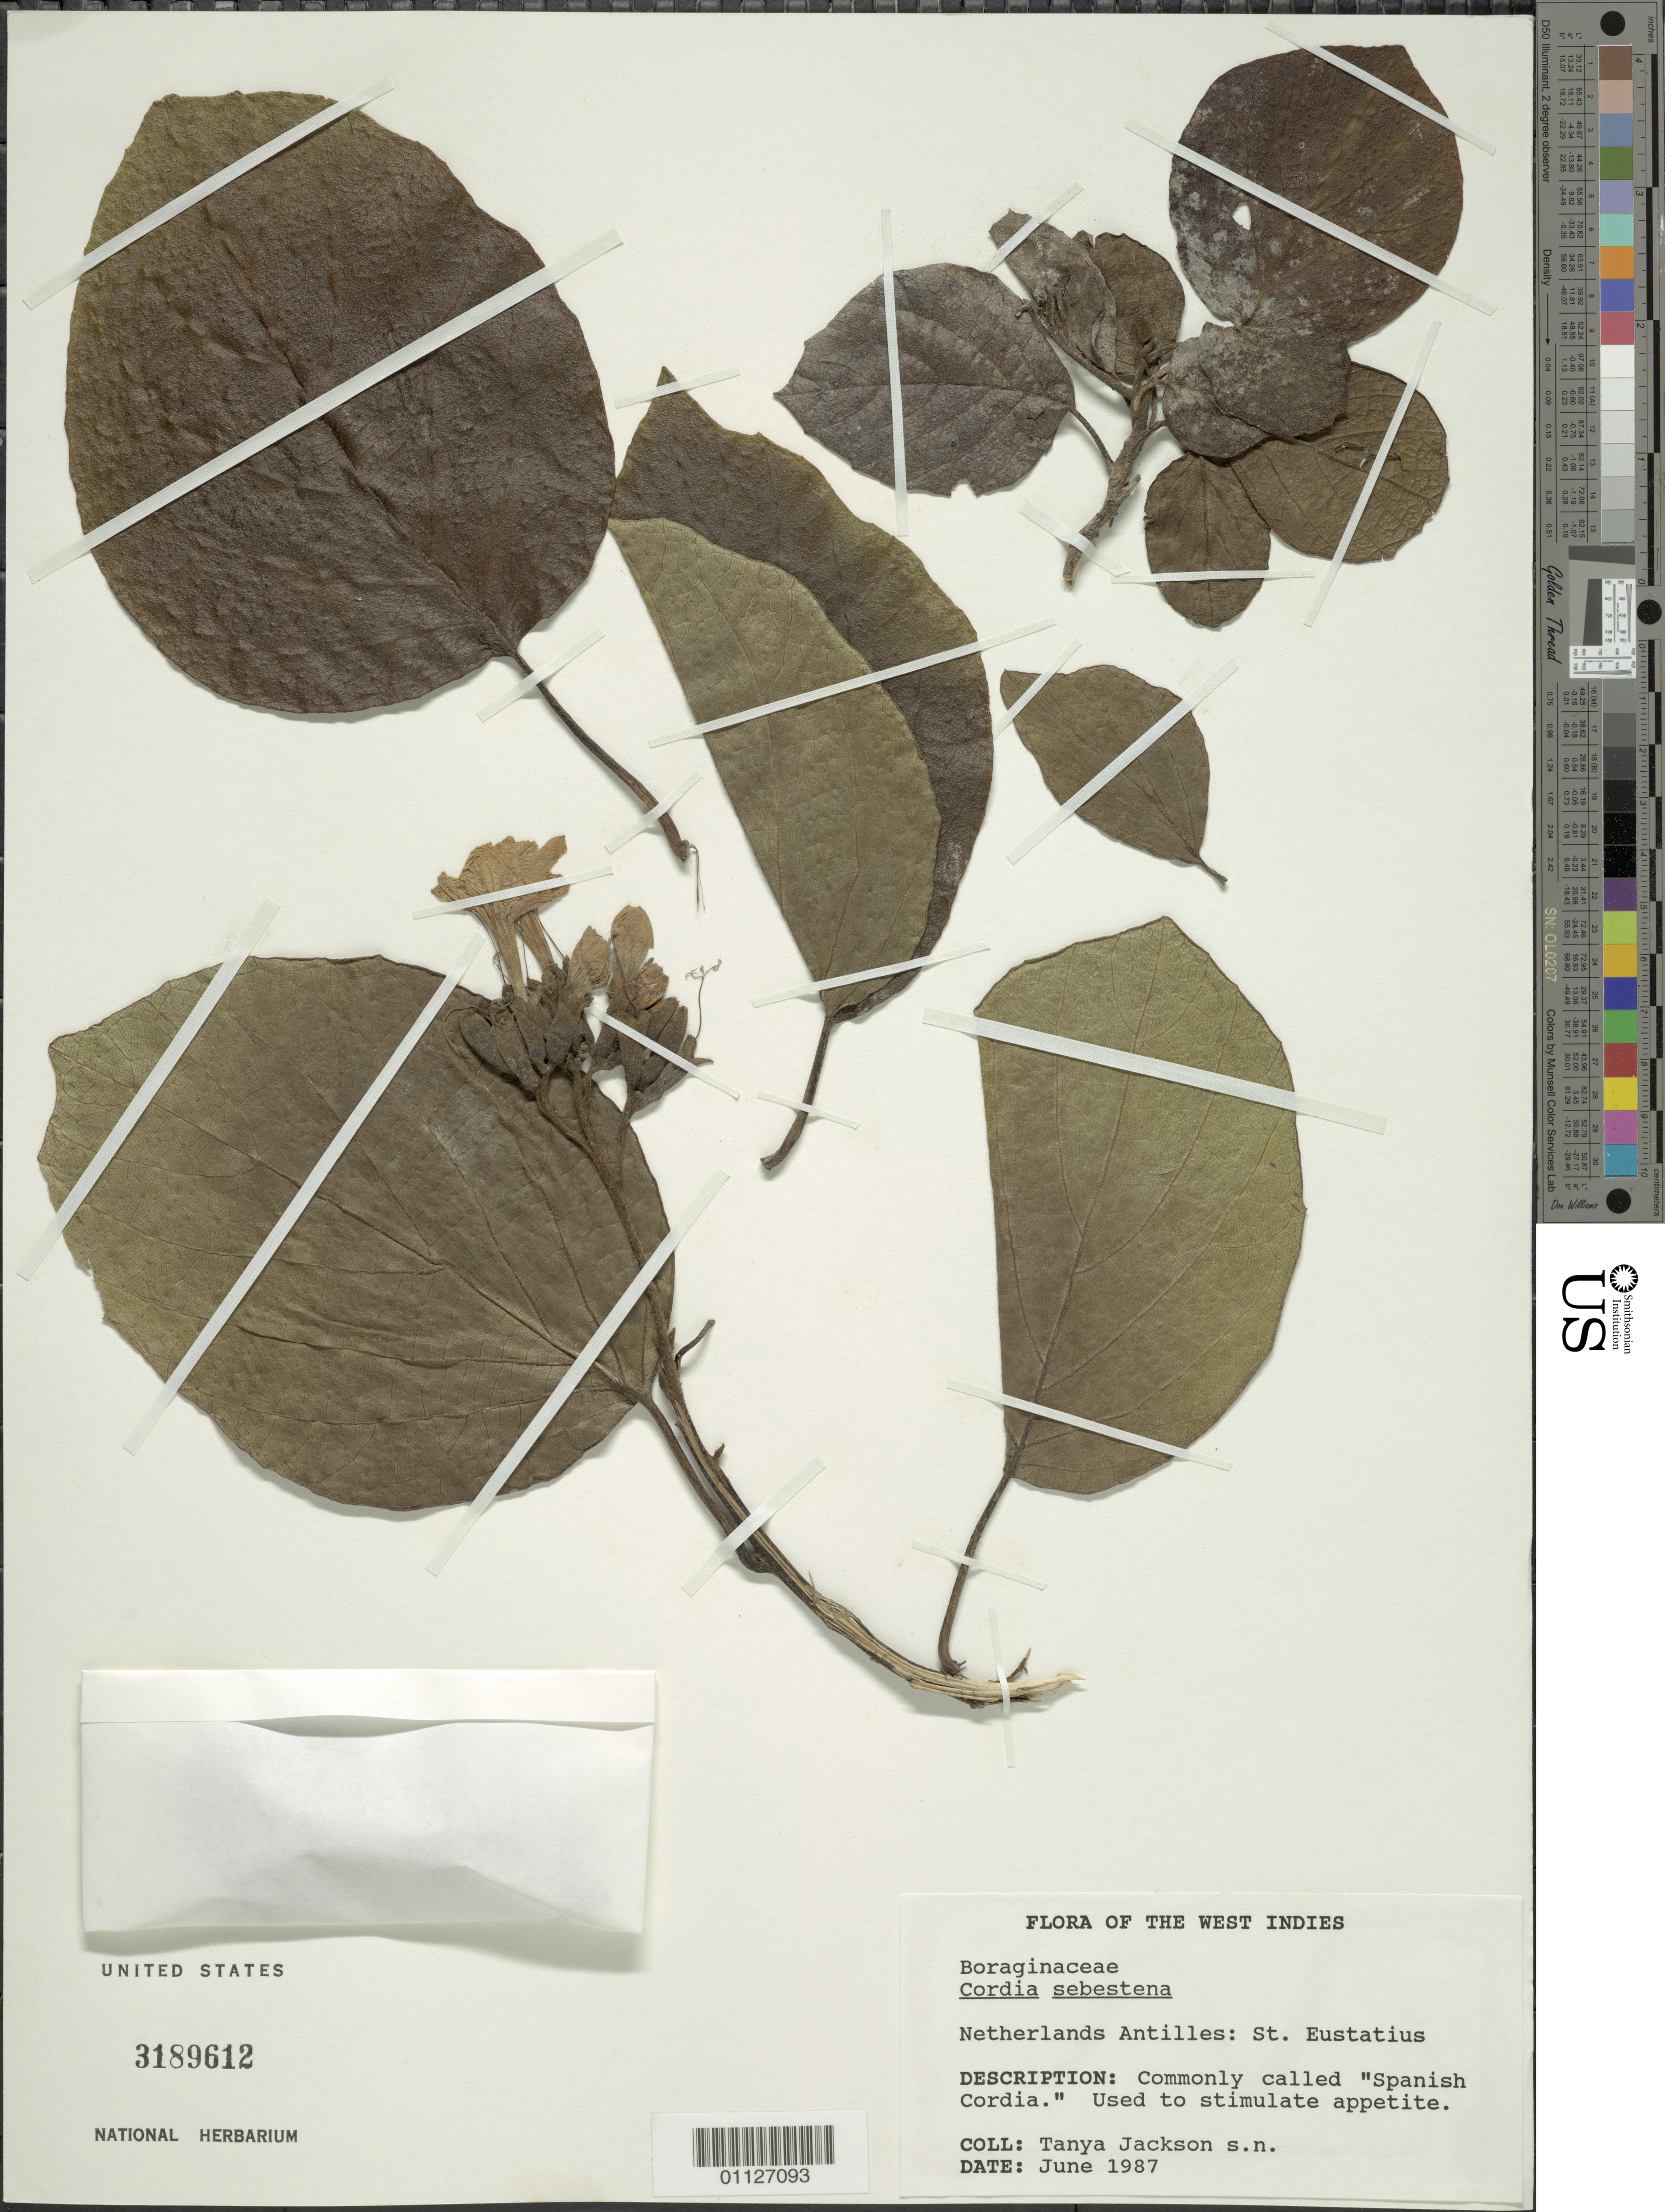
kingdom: Plantae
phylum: Tracheophyta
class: Magnoliopsida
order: Boraginales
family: Cordiaceae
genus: Cordia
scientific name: Cordia sebestena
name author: L.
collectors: T. Jackson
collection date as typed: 01 Jun 1987 to 30 Jun 1987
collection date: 1987-06-01/1987-06-30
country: Netherlands Antilles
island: Sint Eustatius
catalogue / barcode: US 3189612